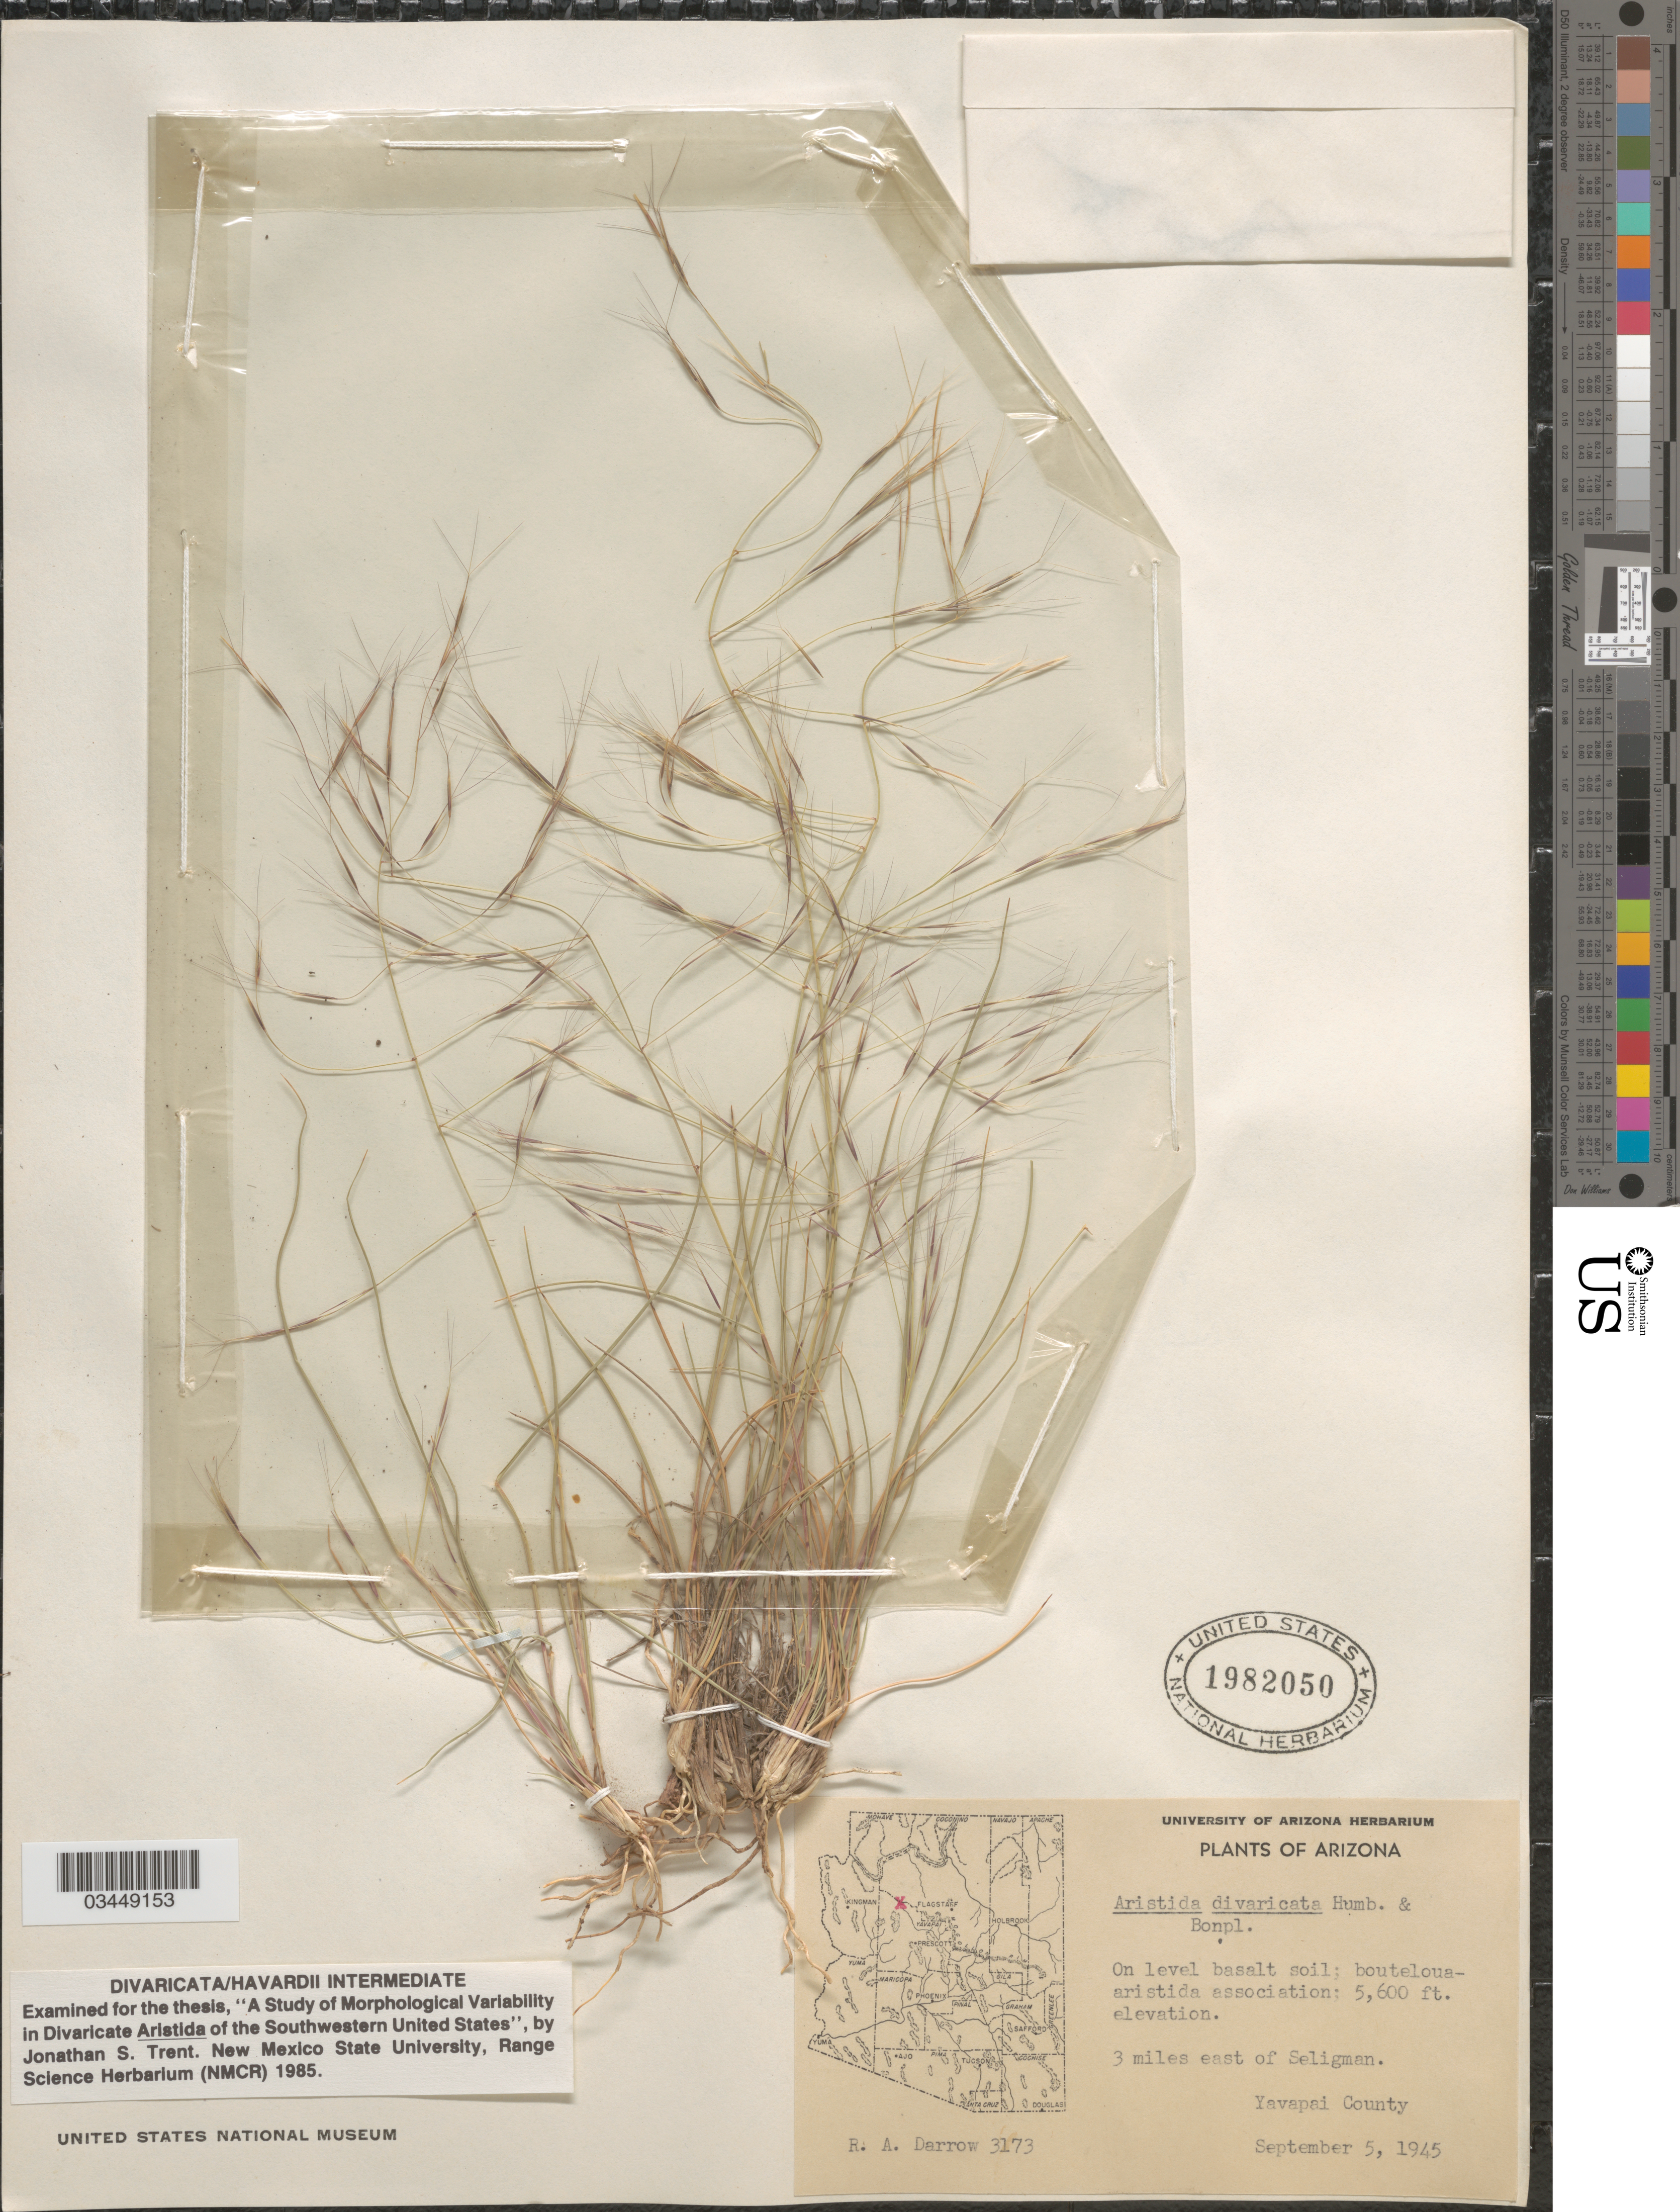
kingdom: Plantae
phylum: Tracheophyta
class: Liliopsida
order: Poales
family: Poaceae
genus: Aristida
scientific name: Aristida divaricata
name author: Humb. & Bonpl. ex Willd.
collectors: R. A. Darrow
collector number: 3173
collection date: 1945-09-05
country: United States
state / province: Arizona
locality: On level basalt oil; bouteloua-aristida association. 3 miles east of Seligman. Yavapai County.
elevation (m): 1707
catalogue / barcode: US 1982050